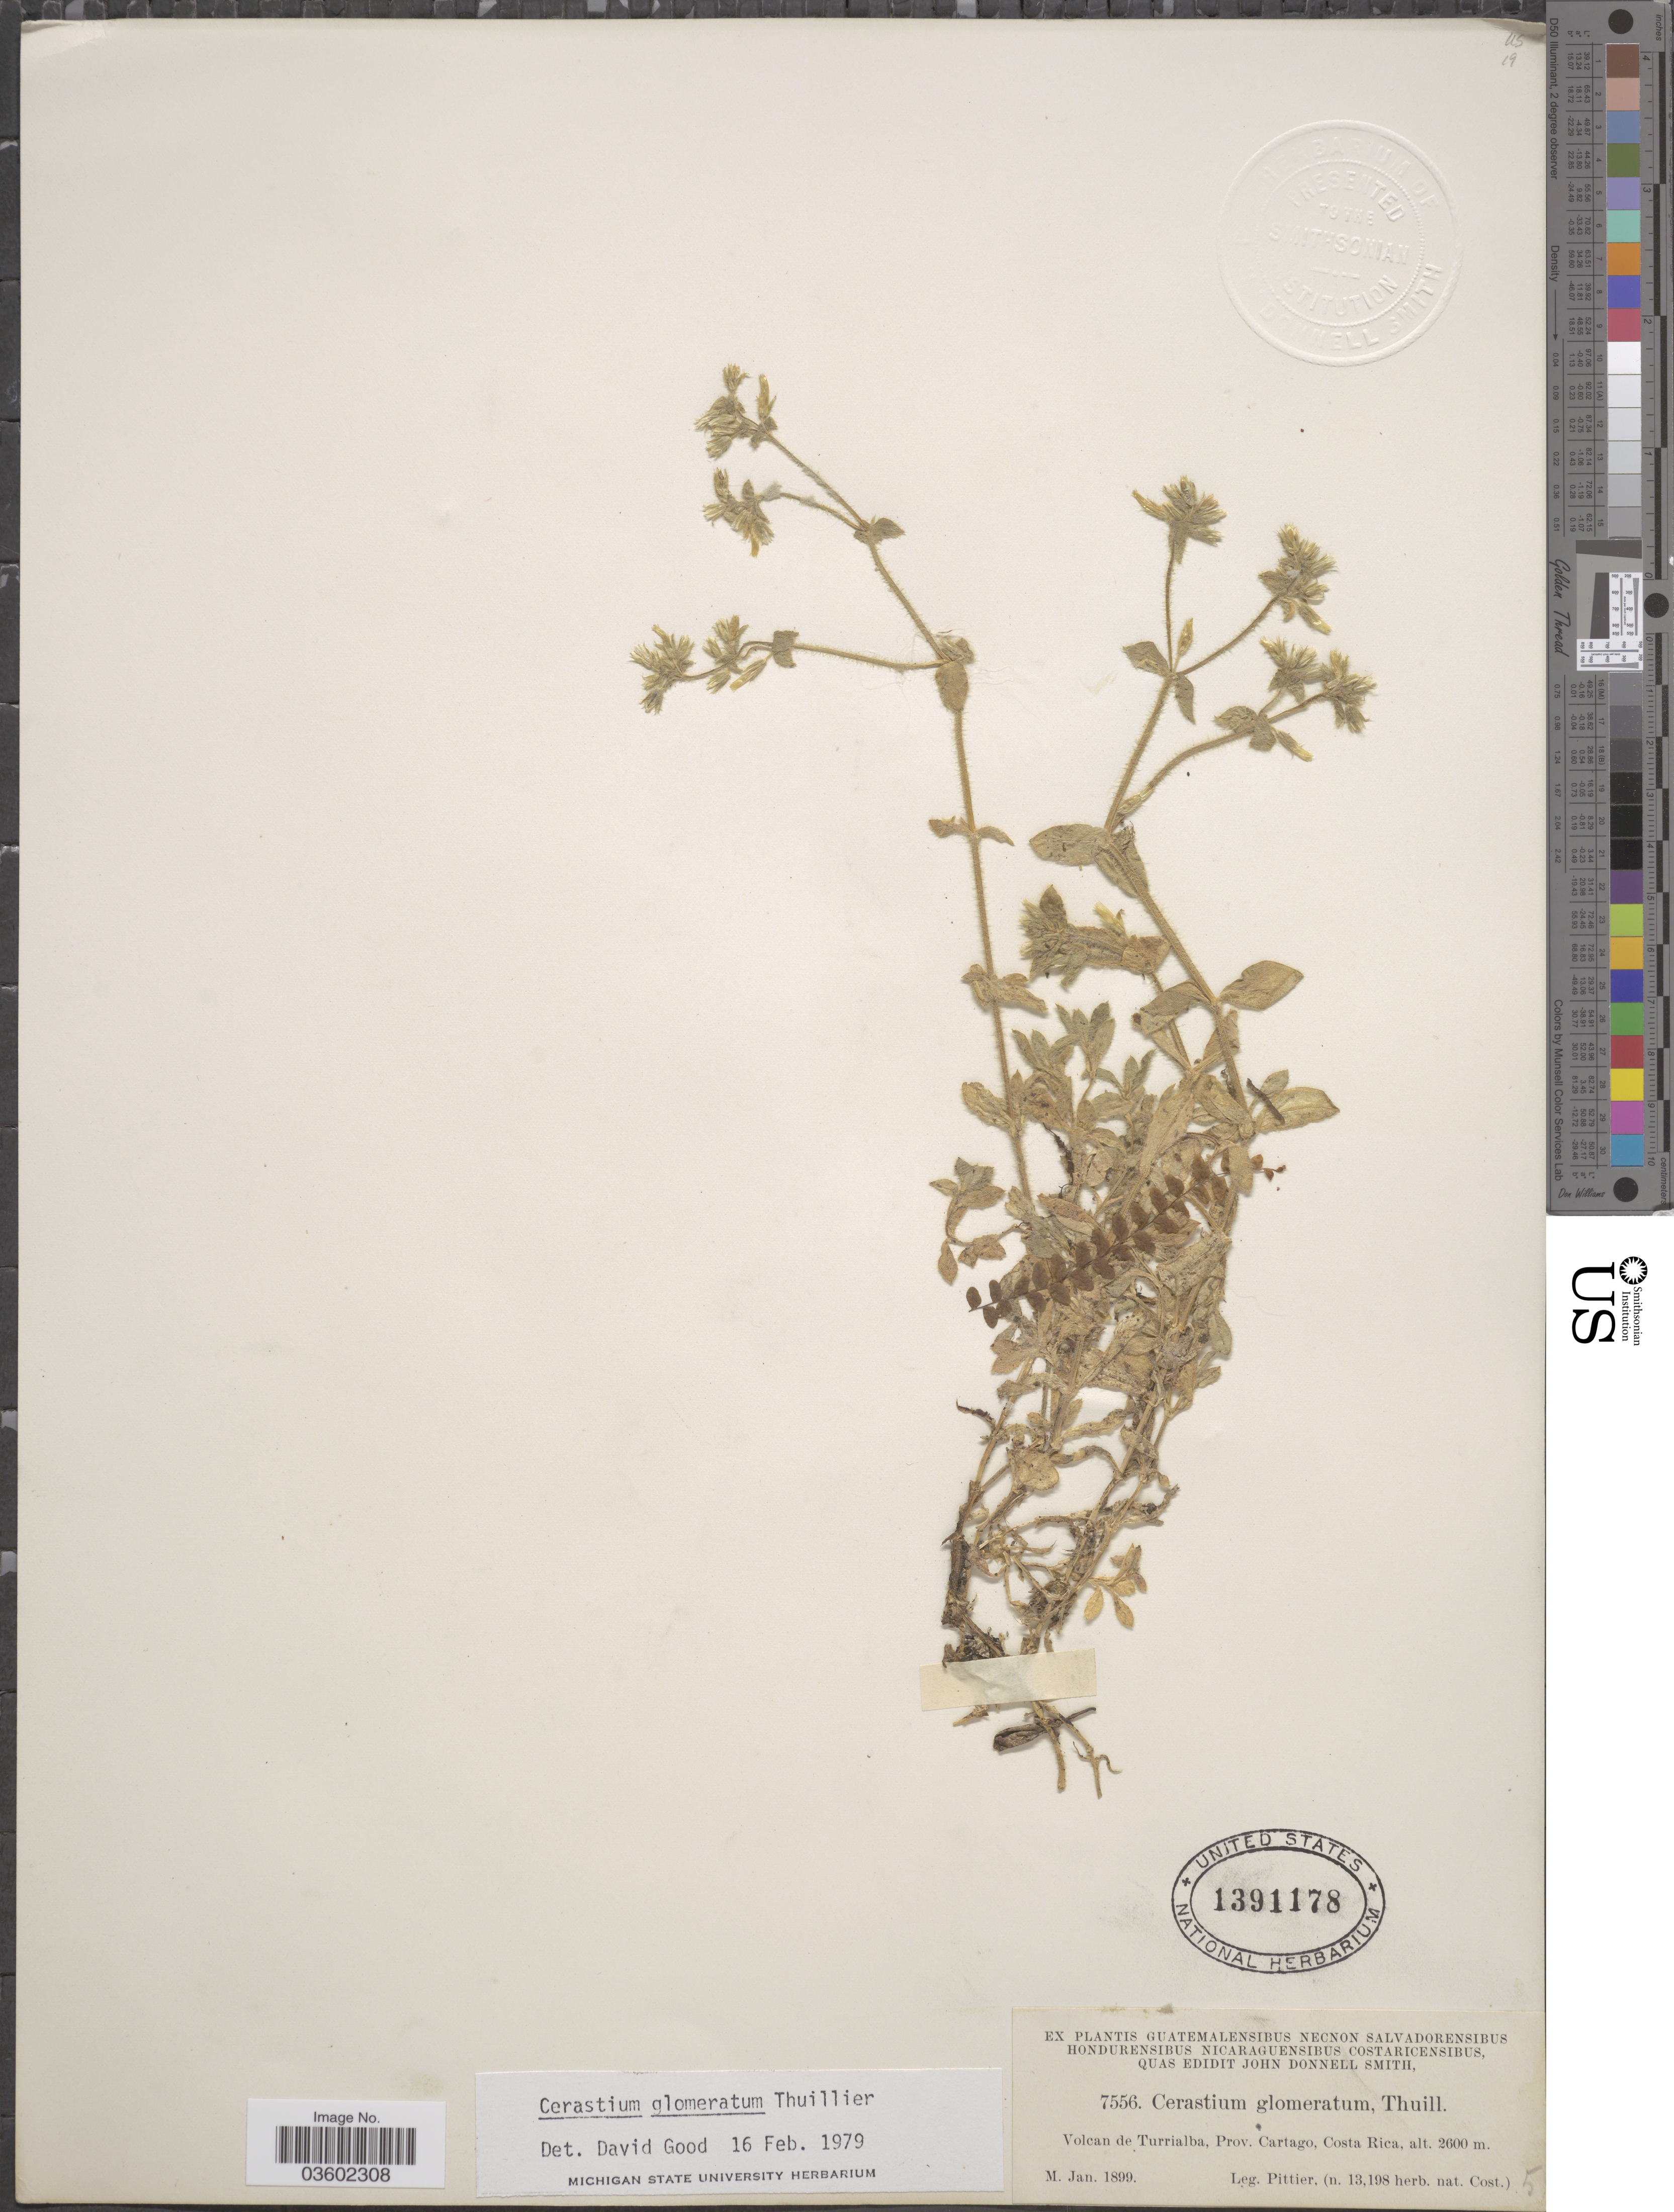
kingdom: Plantae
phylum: Tracheophyta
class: Magnoliopsida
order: Caryophyllales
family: Caryophyllaceae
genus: Cerastium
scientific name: Cerastium glomeratum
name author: Thuill.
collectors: Pittier, --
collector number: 7556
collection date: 1889-01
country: Costa Rica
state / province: Cartago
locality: Volcan de Turrialba.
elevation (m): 2600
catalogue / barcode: US 1391178